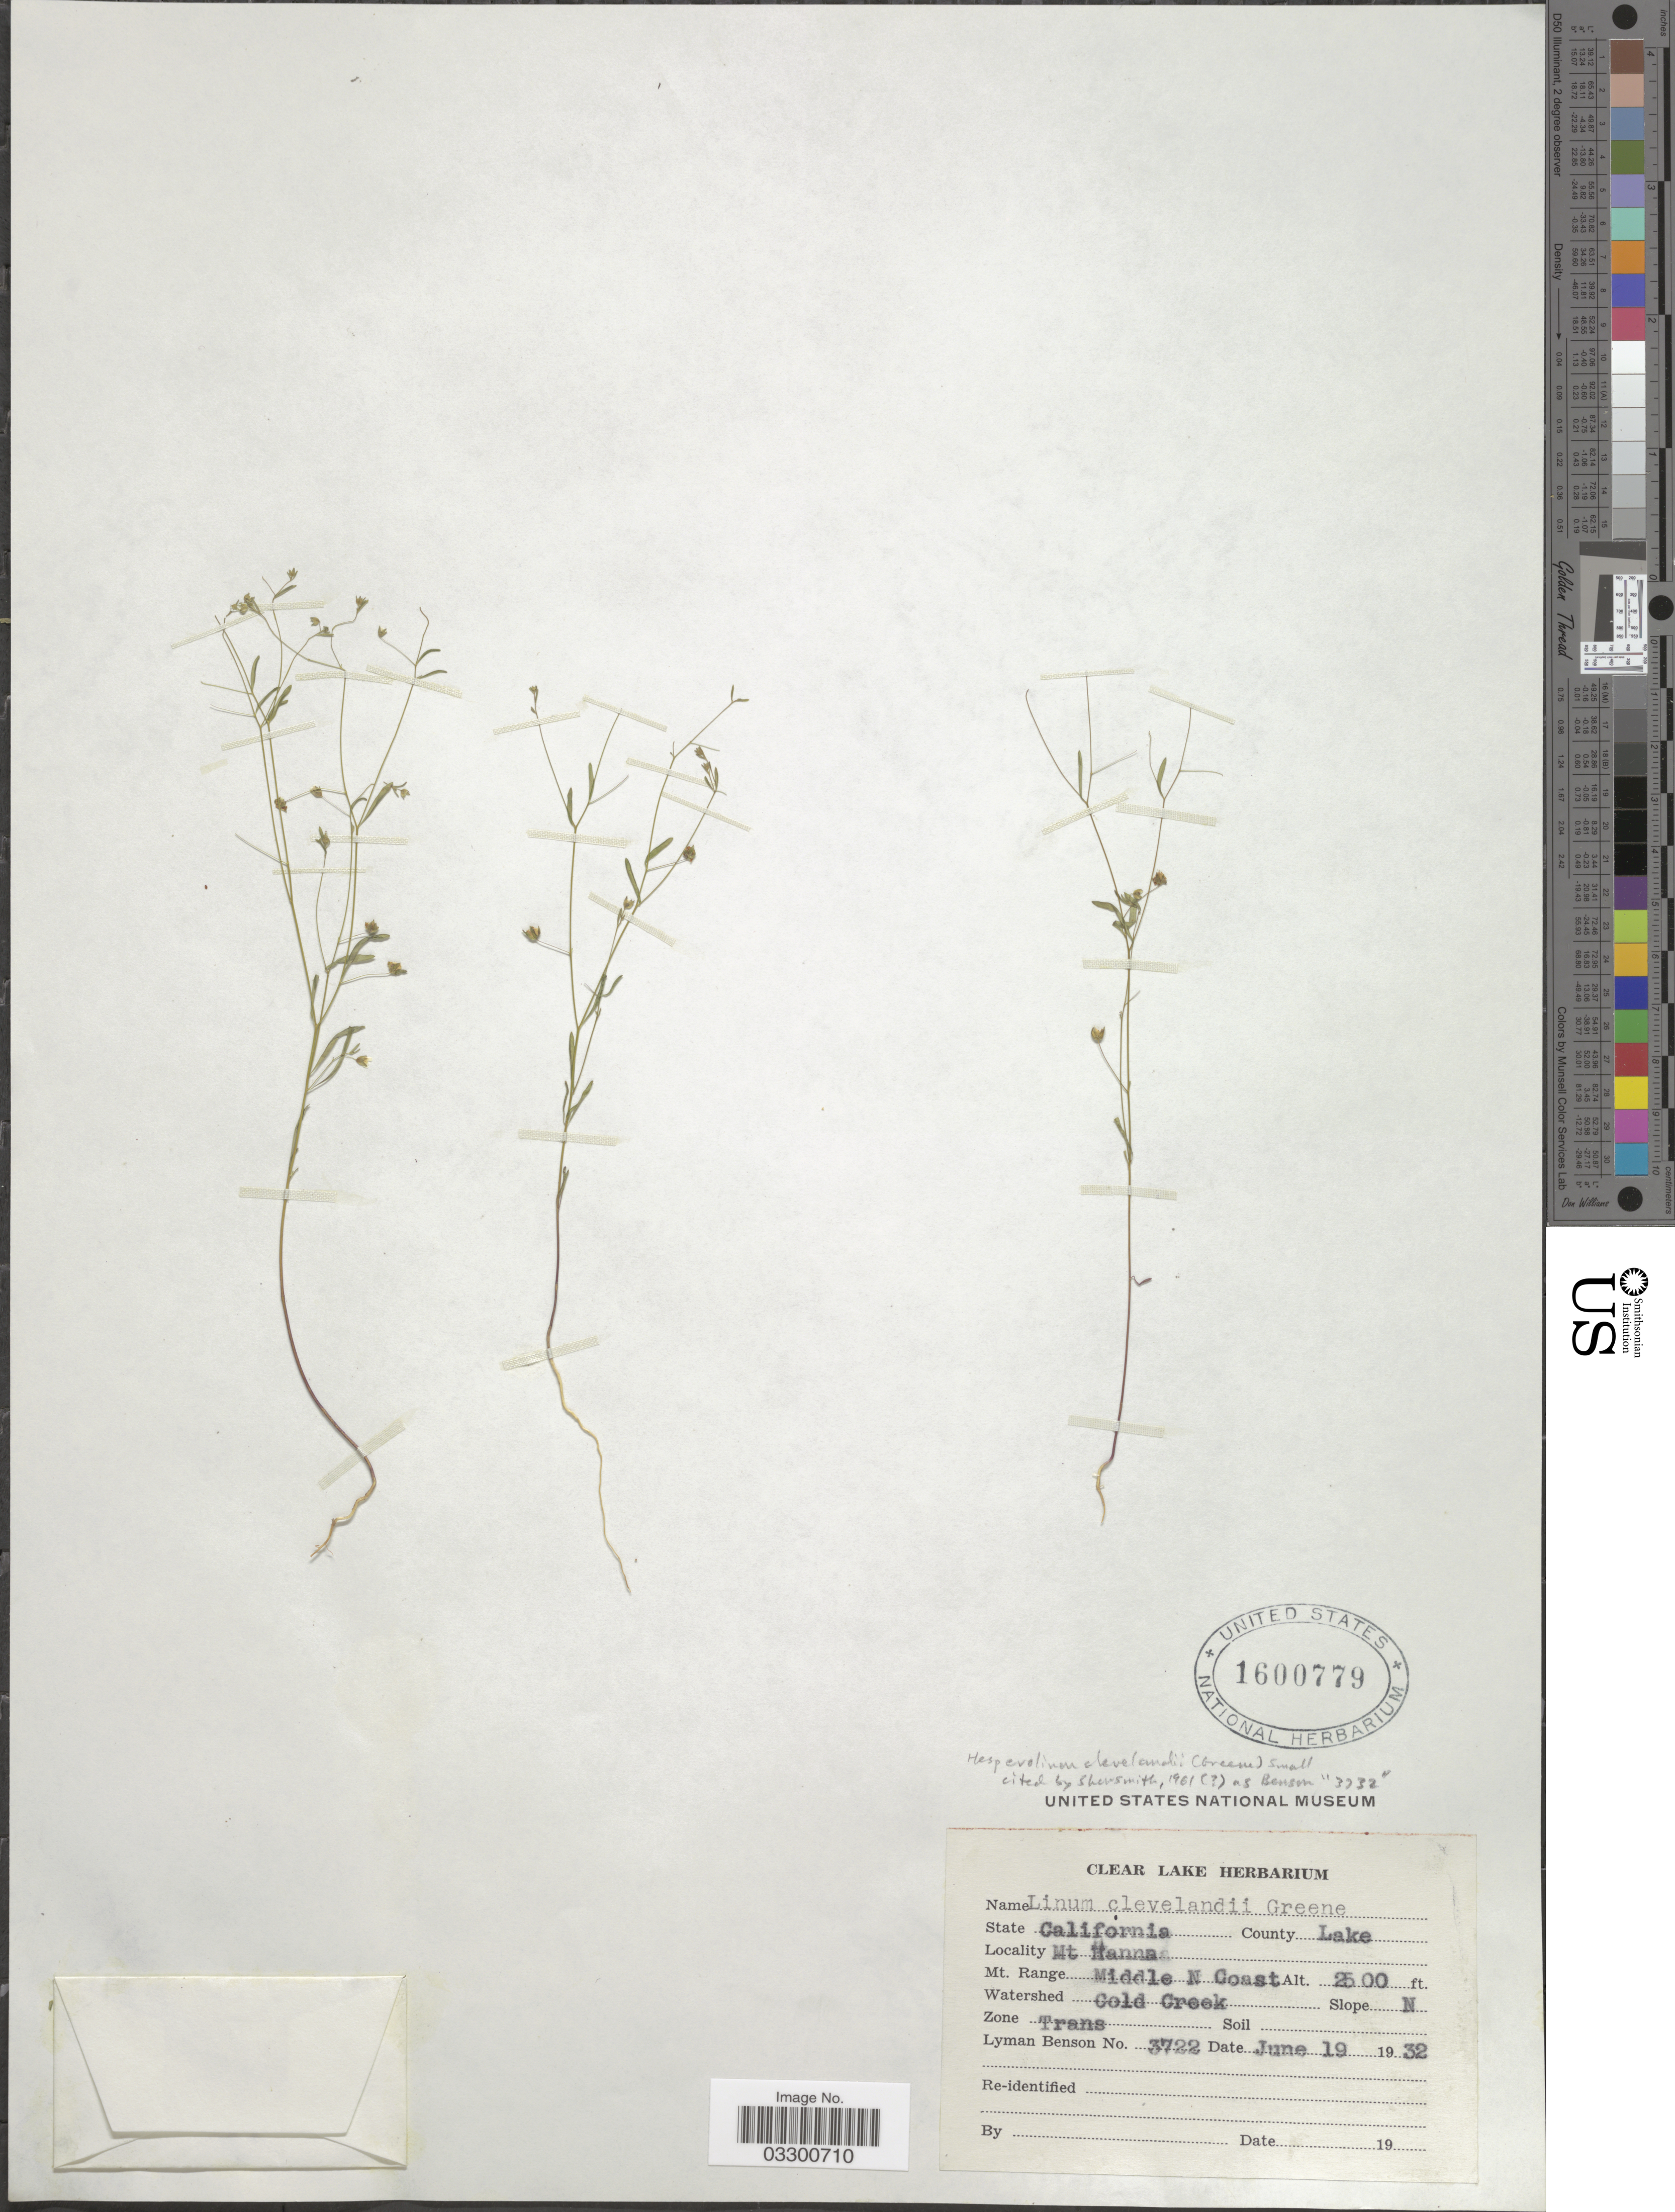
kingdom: Plantae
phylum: Tracheophyta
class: Magnoliopsida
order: Malpighiales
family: Linaceae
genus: Hesperolinon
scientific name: Hesperolinon clevelandii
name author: (A. Gray) Small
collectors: L. D. Benson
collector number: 3722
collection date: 1932-06-19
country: United States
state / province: California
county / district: Lake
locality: County Lake. Mt. Hanna. Mt. Range Middle N Coast. Watershed Cold Creek.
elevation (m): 762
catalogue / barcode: US 1600779